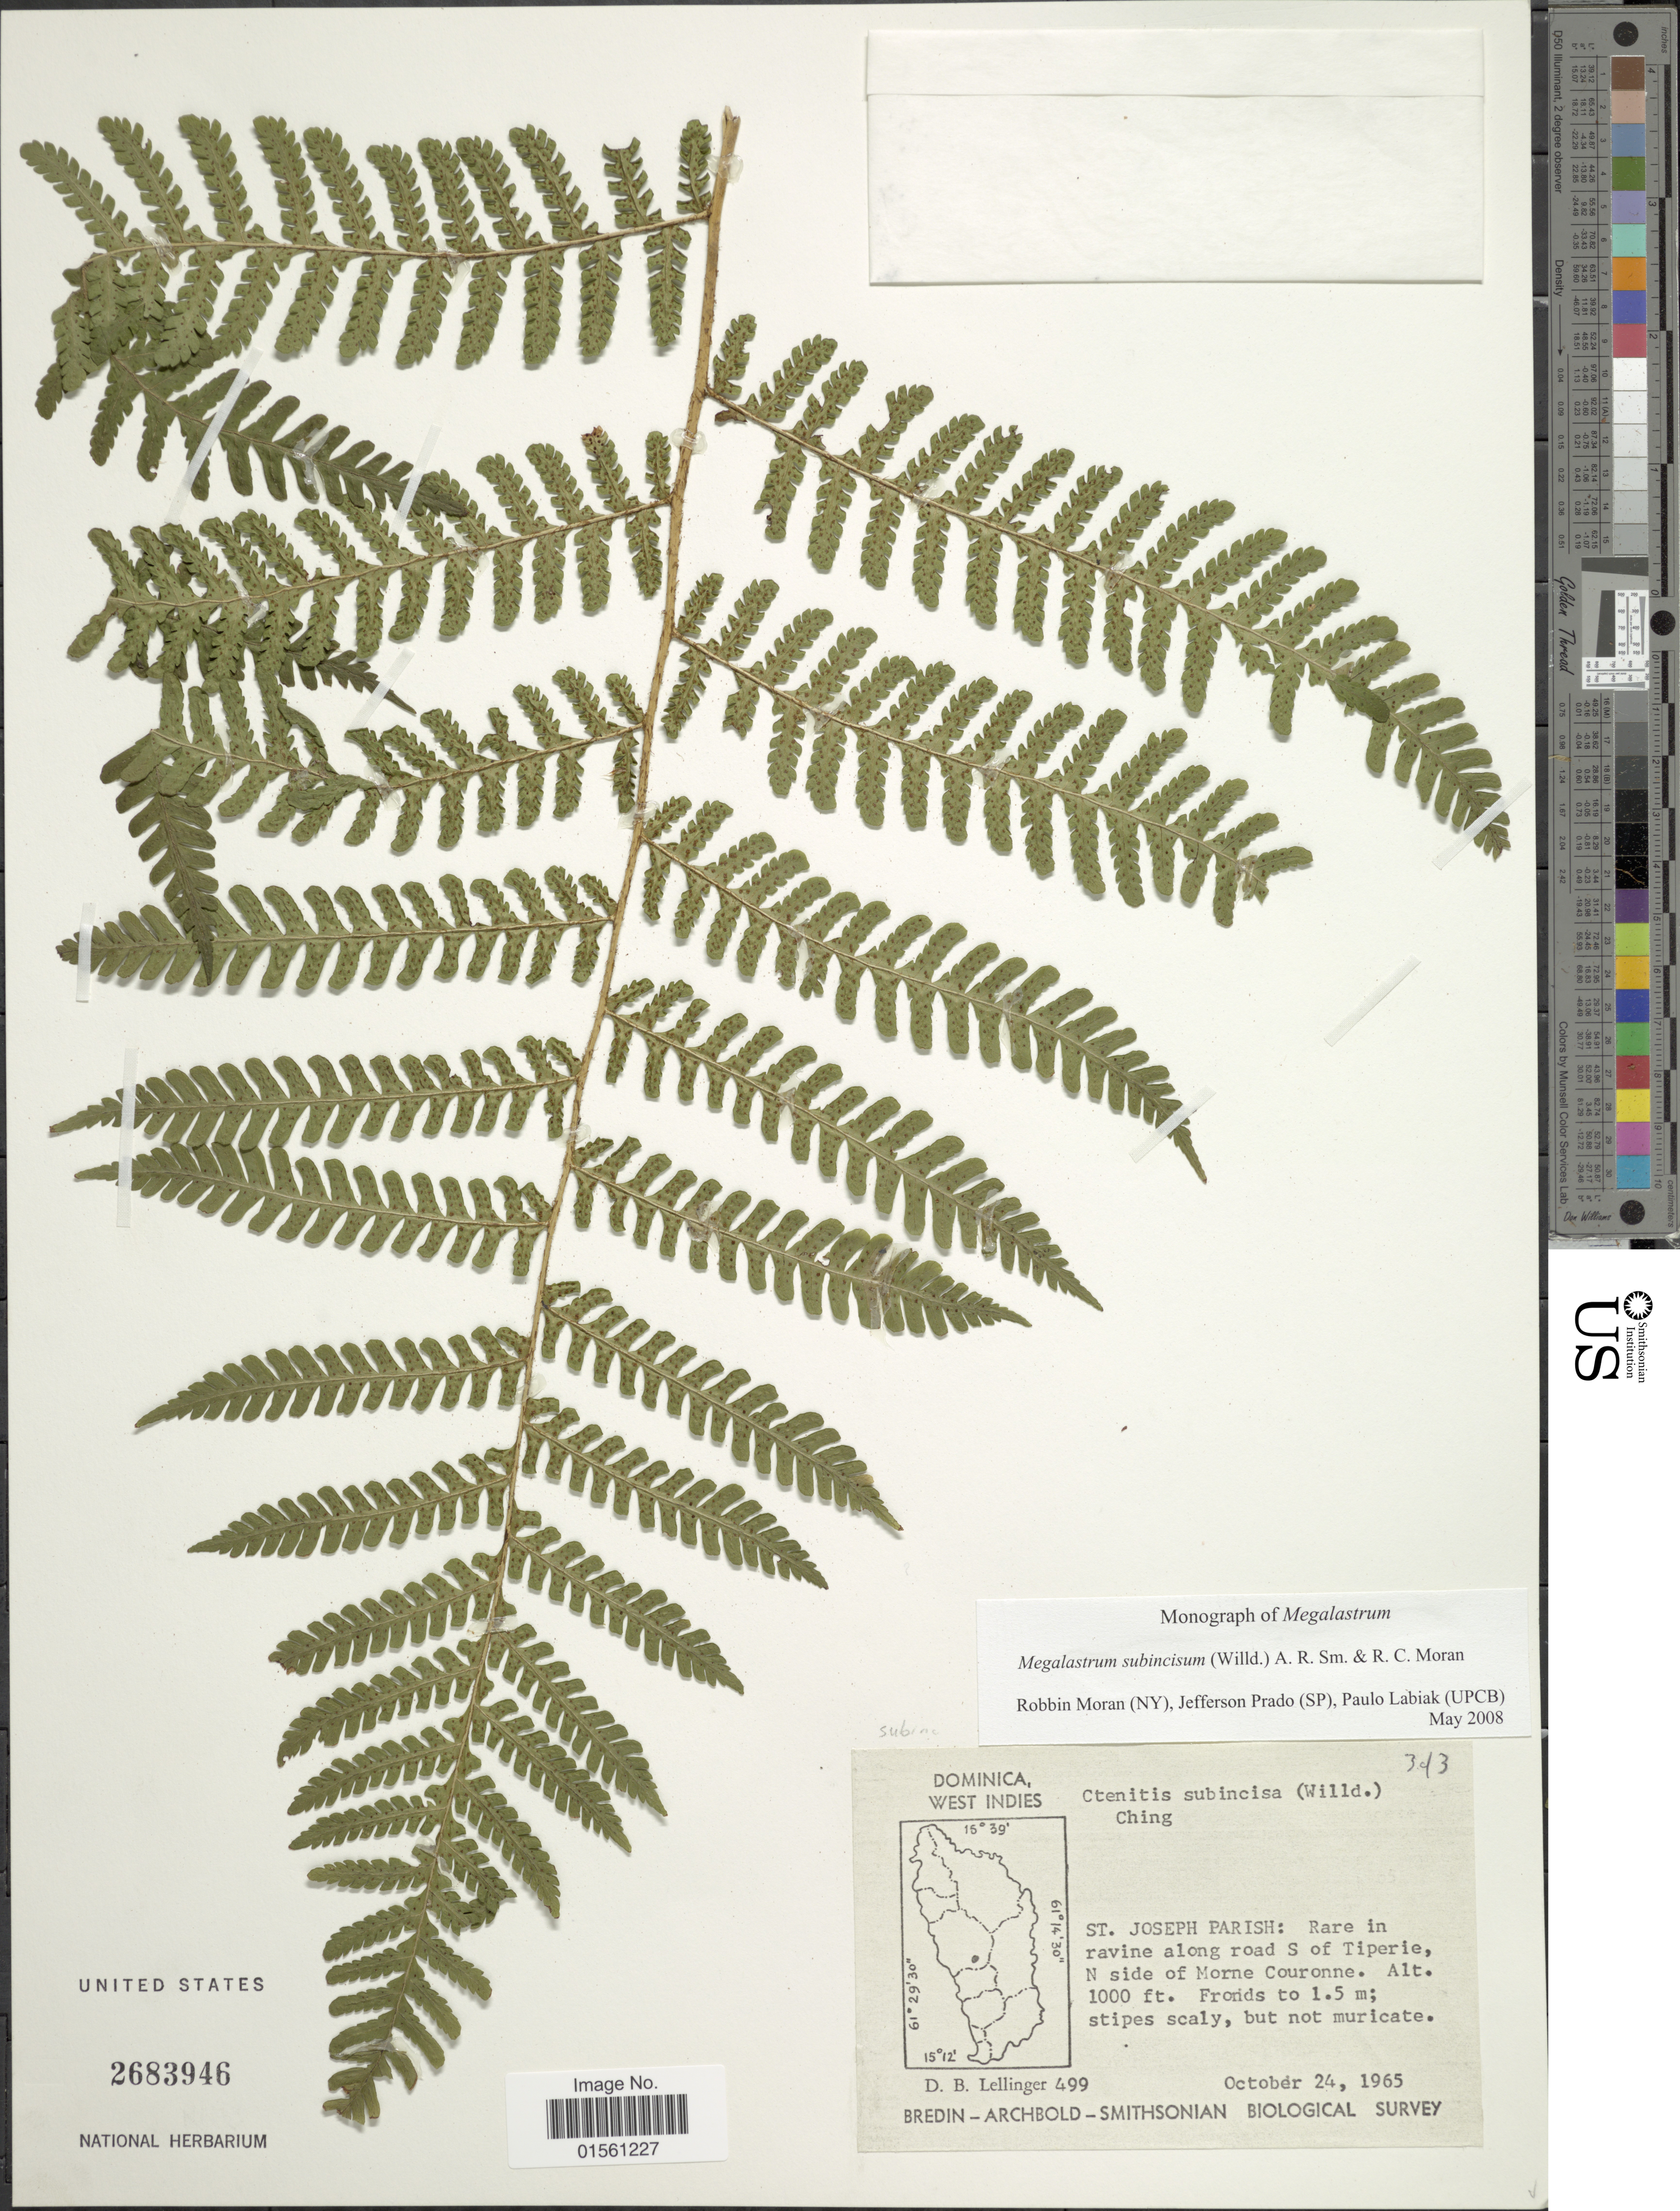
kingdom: Plantae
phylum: Tracheophyta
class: Polypodiopsida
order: Polypodiales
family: Dryopteridaceae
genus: Megalastrum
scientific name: Megalastrum subincisum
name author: (Willd.) A.R. Sm. & R.C. Moran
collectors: D. B. Lellinger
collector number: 499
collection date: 1965-10-24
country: Dominica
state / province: St. Joseph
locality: Rare in ravine along road S of Tiperie, N side of Morne Couronne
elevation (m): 305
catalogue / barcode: US 2683946